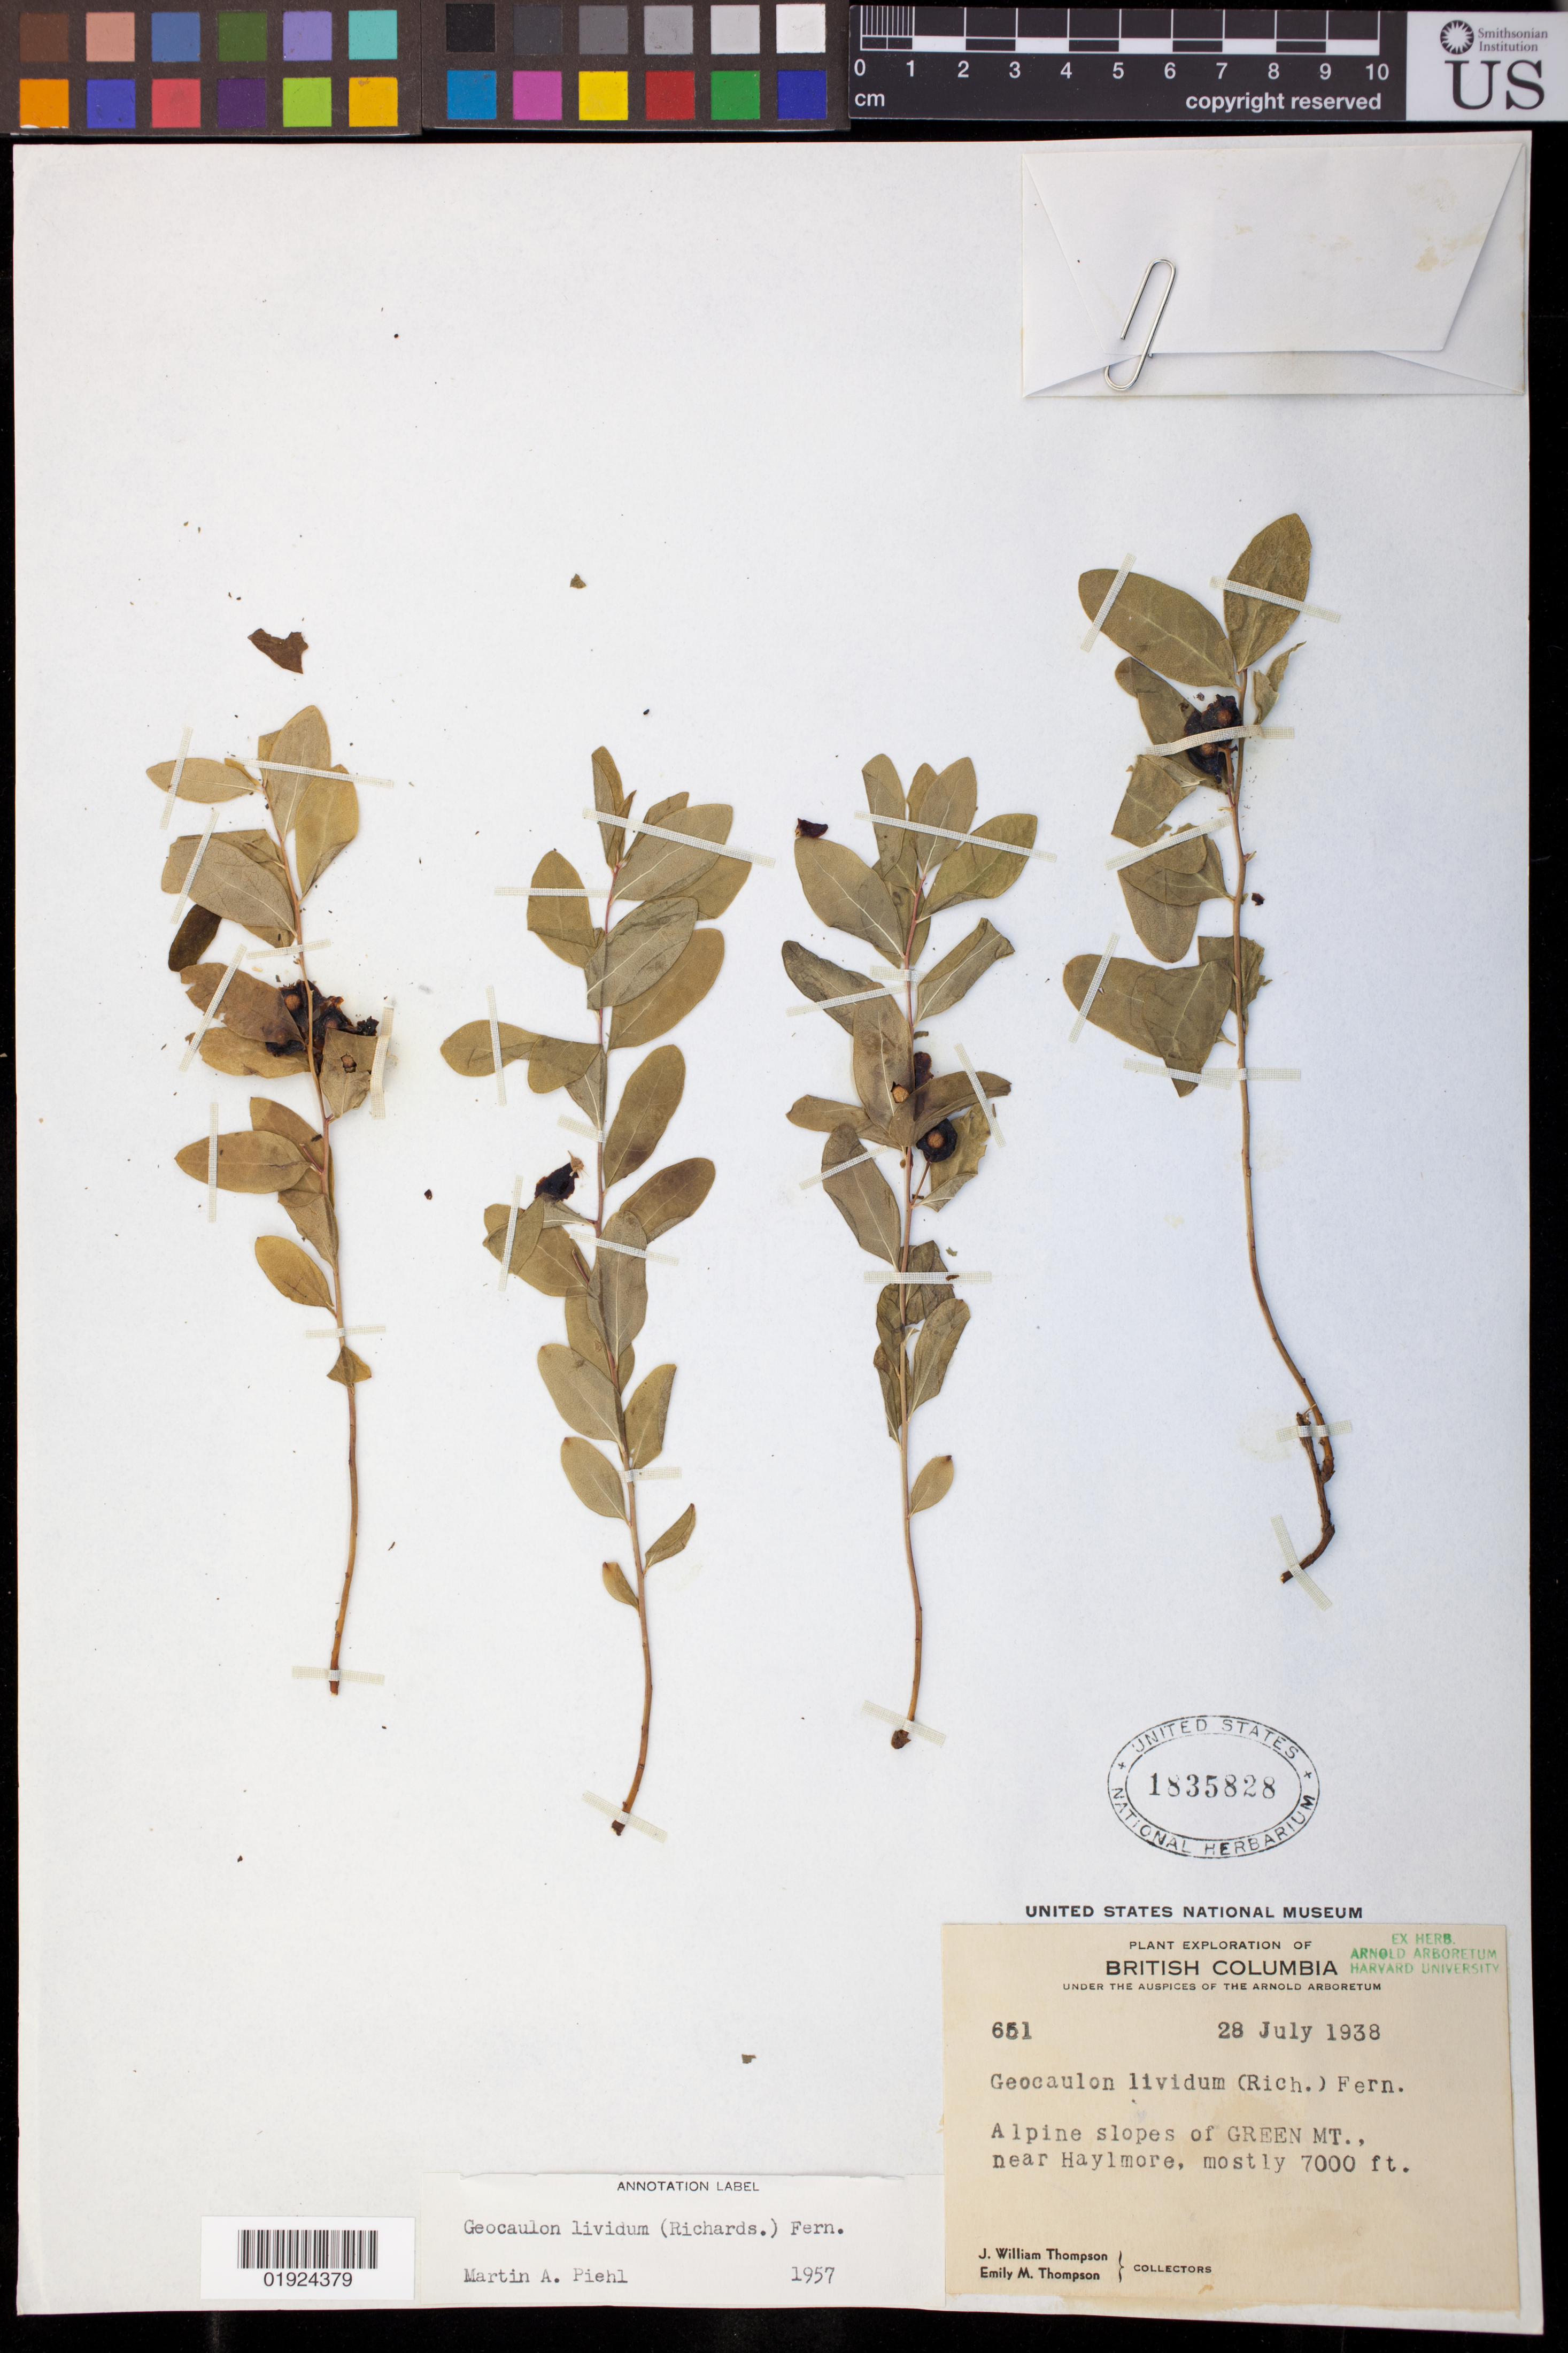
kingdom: Plantae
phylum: Tracheophyta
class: Magnoliopsida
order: Santalales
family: Comandraceae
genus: Geocaulon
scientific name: Geocaulon lividum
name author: (Richardson) Fernald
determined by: Piehl, M. A.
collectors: J. W. Thompson & E. M. Thompson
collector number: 651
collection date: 1938-07-28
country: Canada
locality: Alpine slopes of Green Mt., near Haylmore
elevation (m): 2134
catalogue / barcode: US 1835828